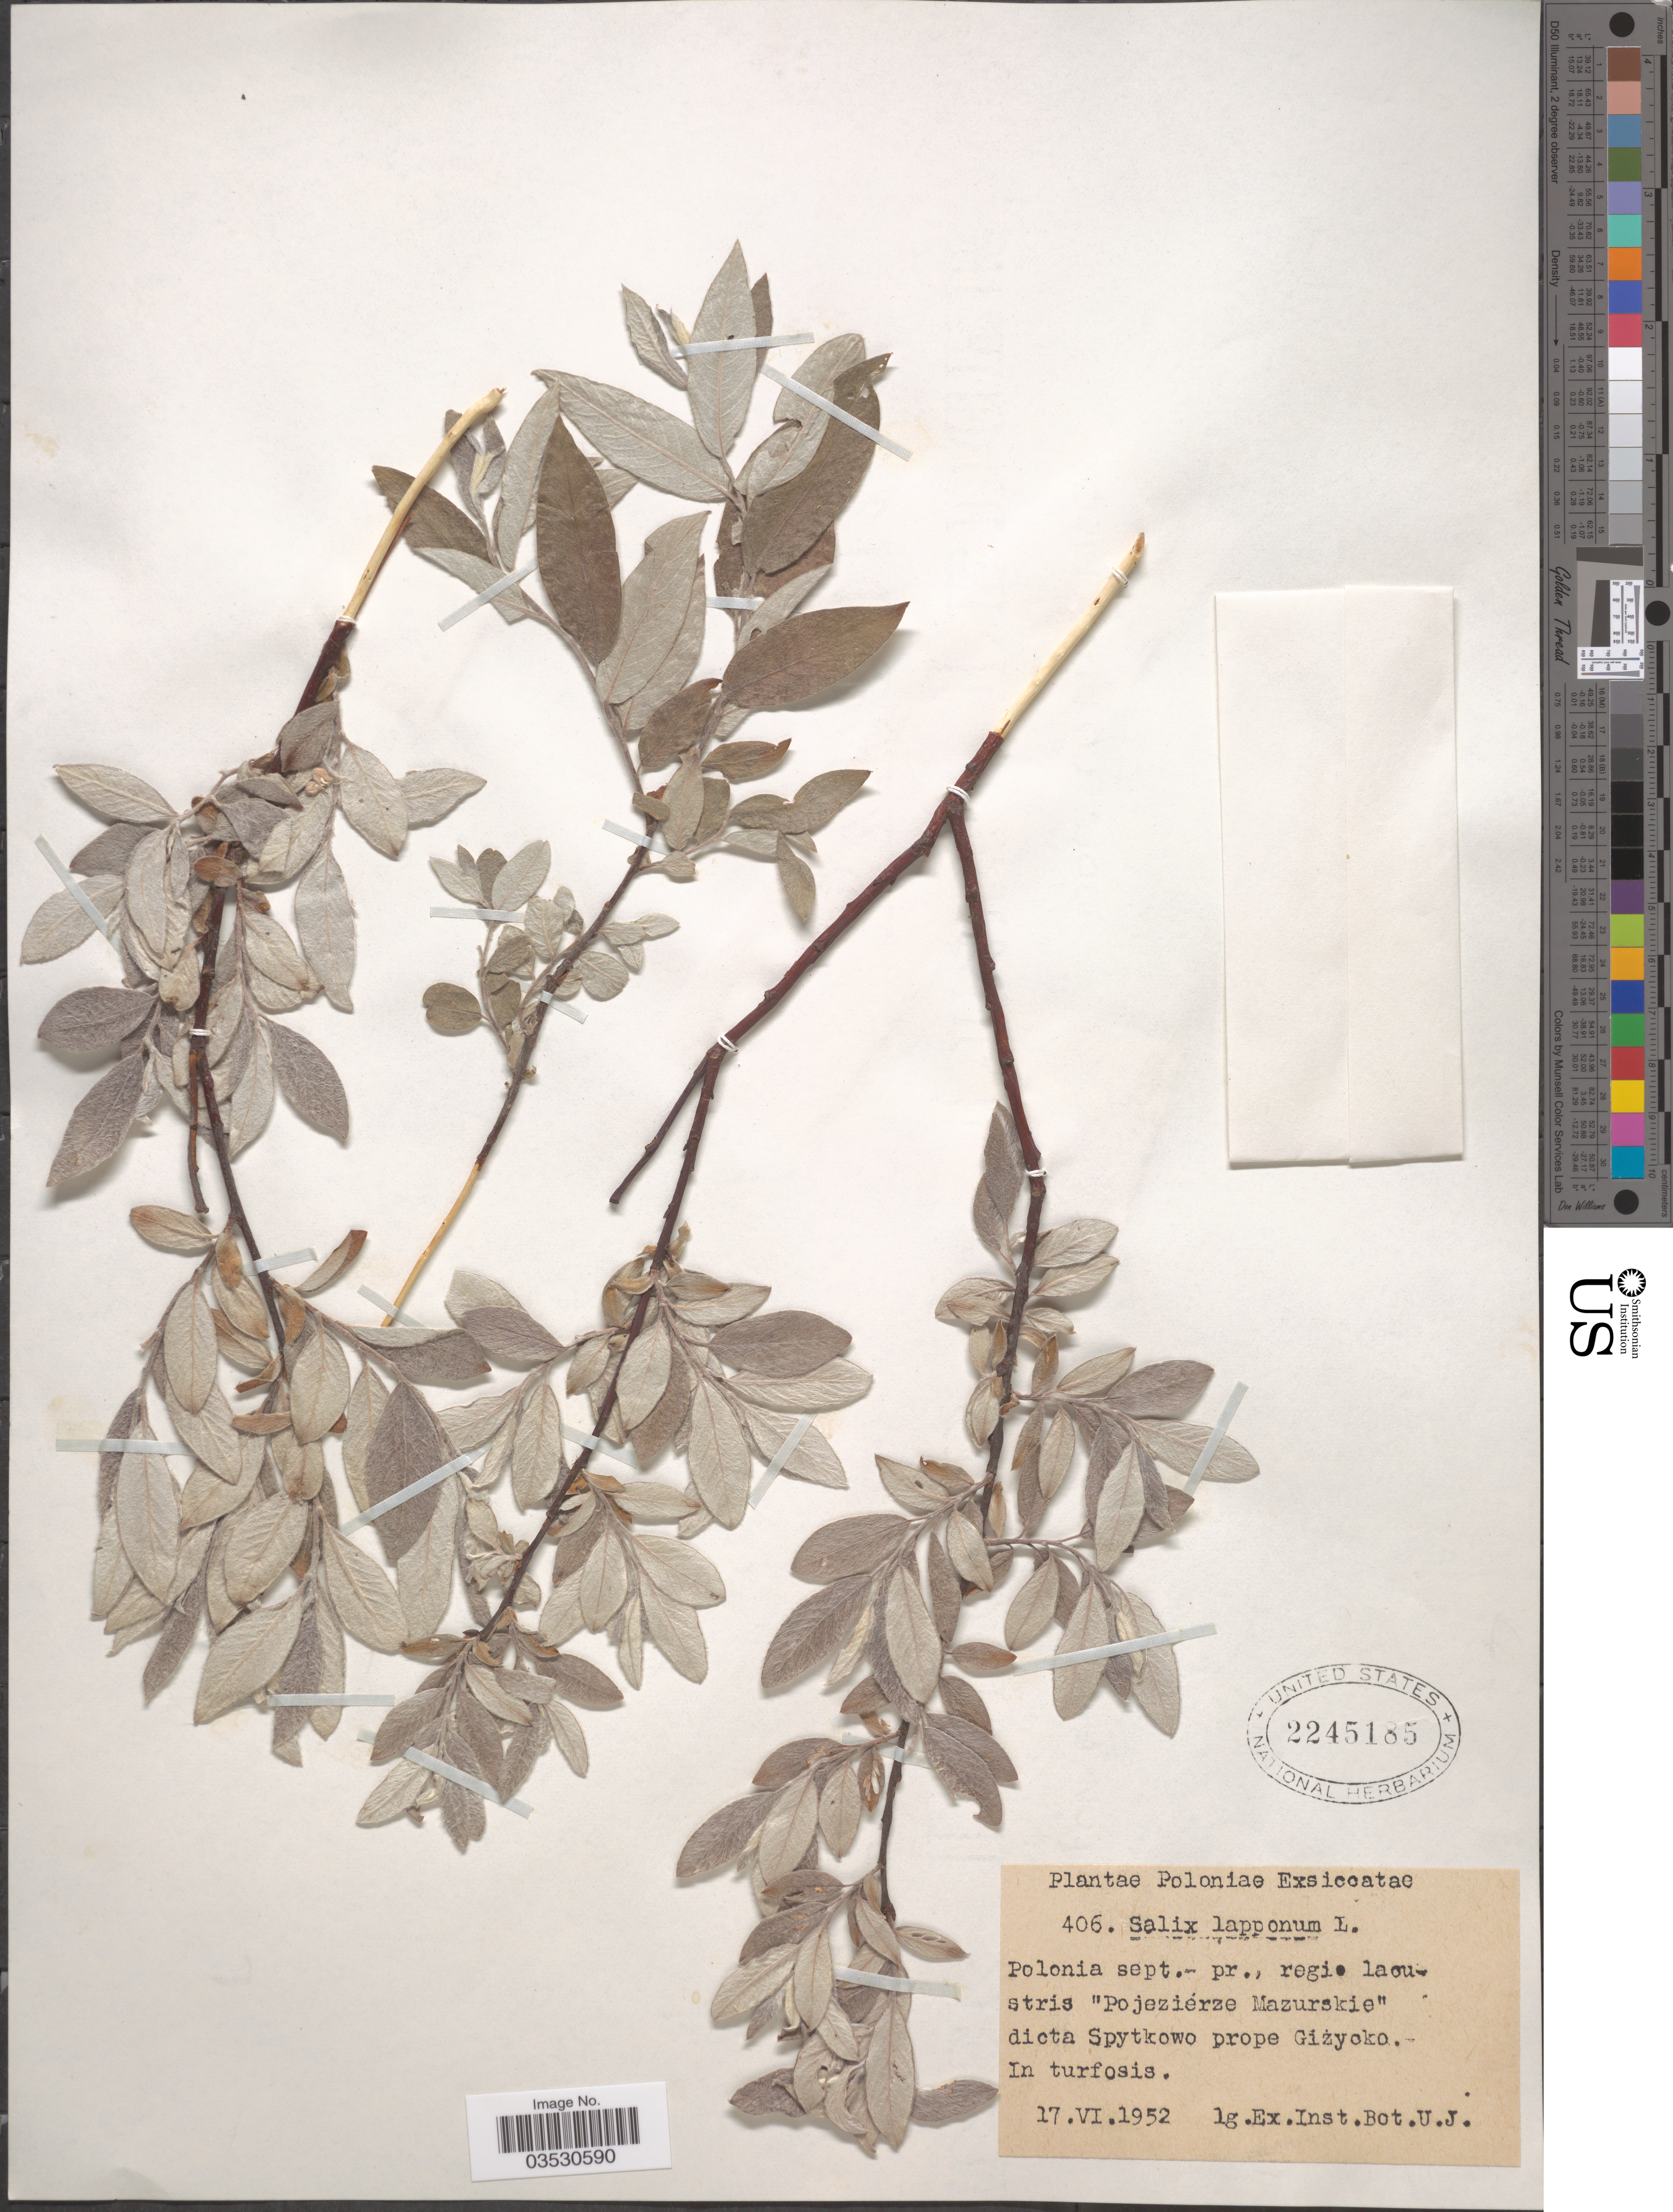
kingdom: Plantae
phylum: Tracheophyta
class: Magnoliopsida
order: Malpighiales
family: Salicaceae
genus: Salix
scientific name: Salix lapponum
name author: L.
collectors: Ex. Inst. Bot.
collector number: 406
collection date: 1952-06-17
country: Poland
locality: Poloniæ. Polonia sept. pr., regio lacustris "Pojeziérze Mazurskie" dicta Spytkowo prope Gizyoko.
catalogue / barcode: US 2245185